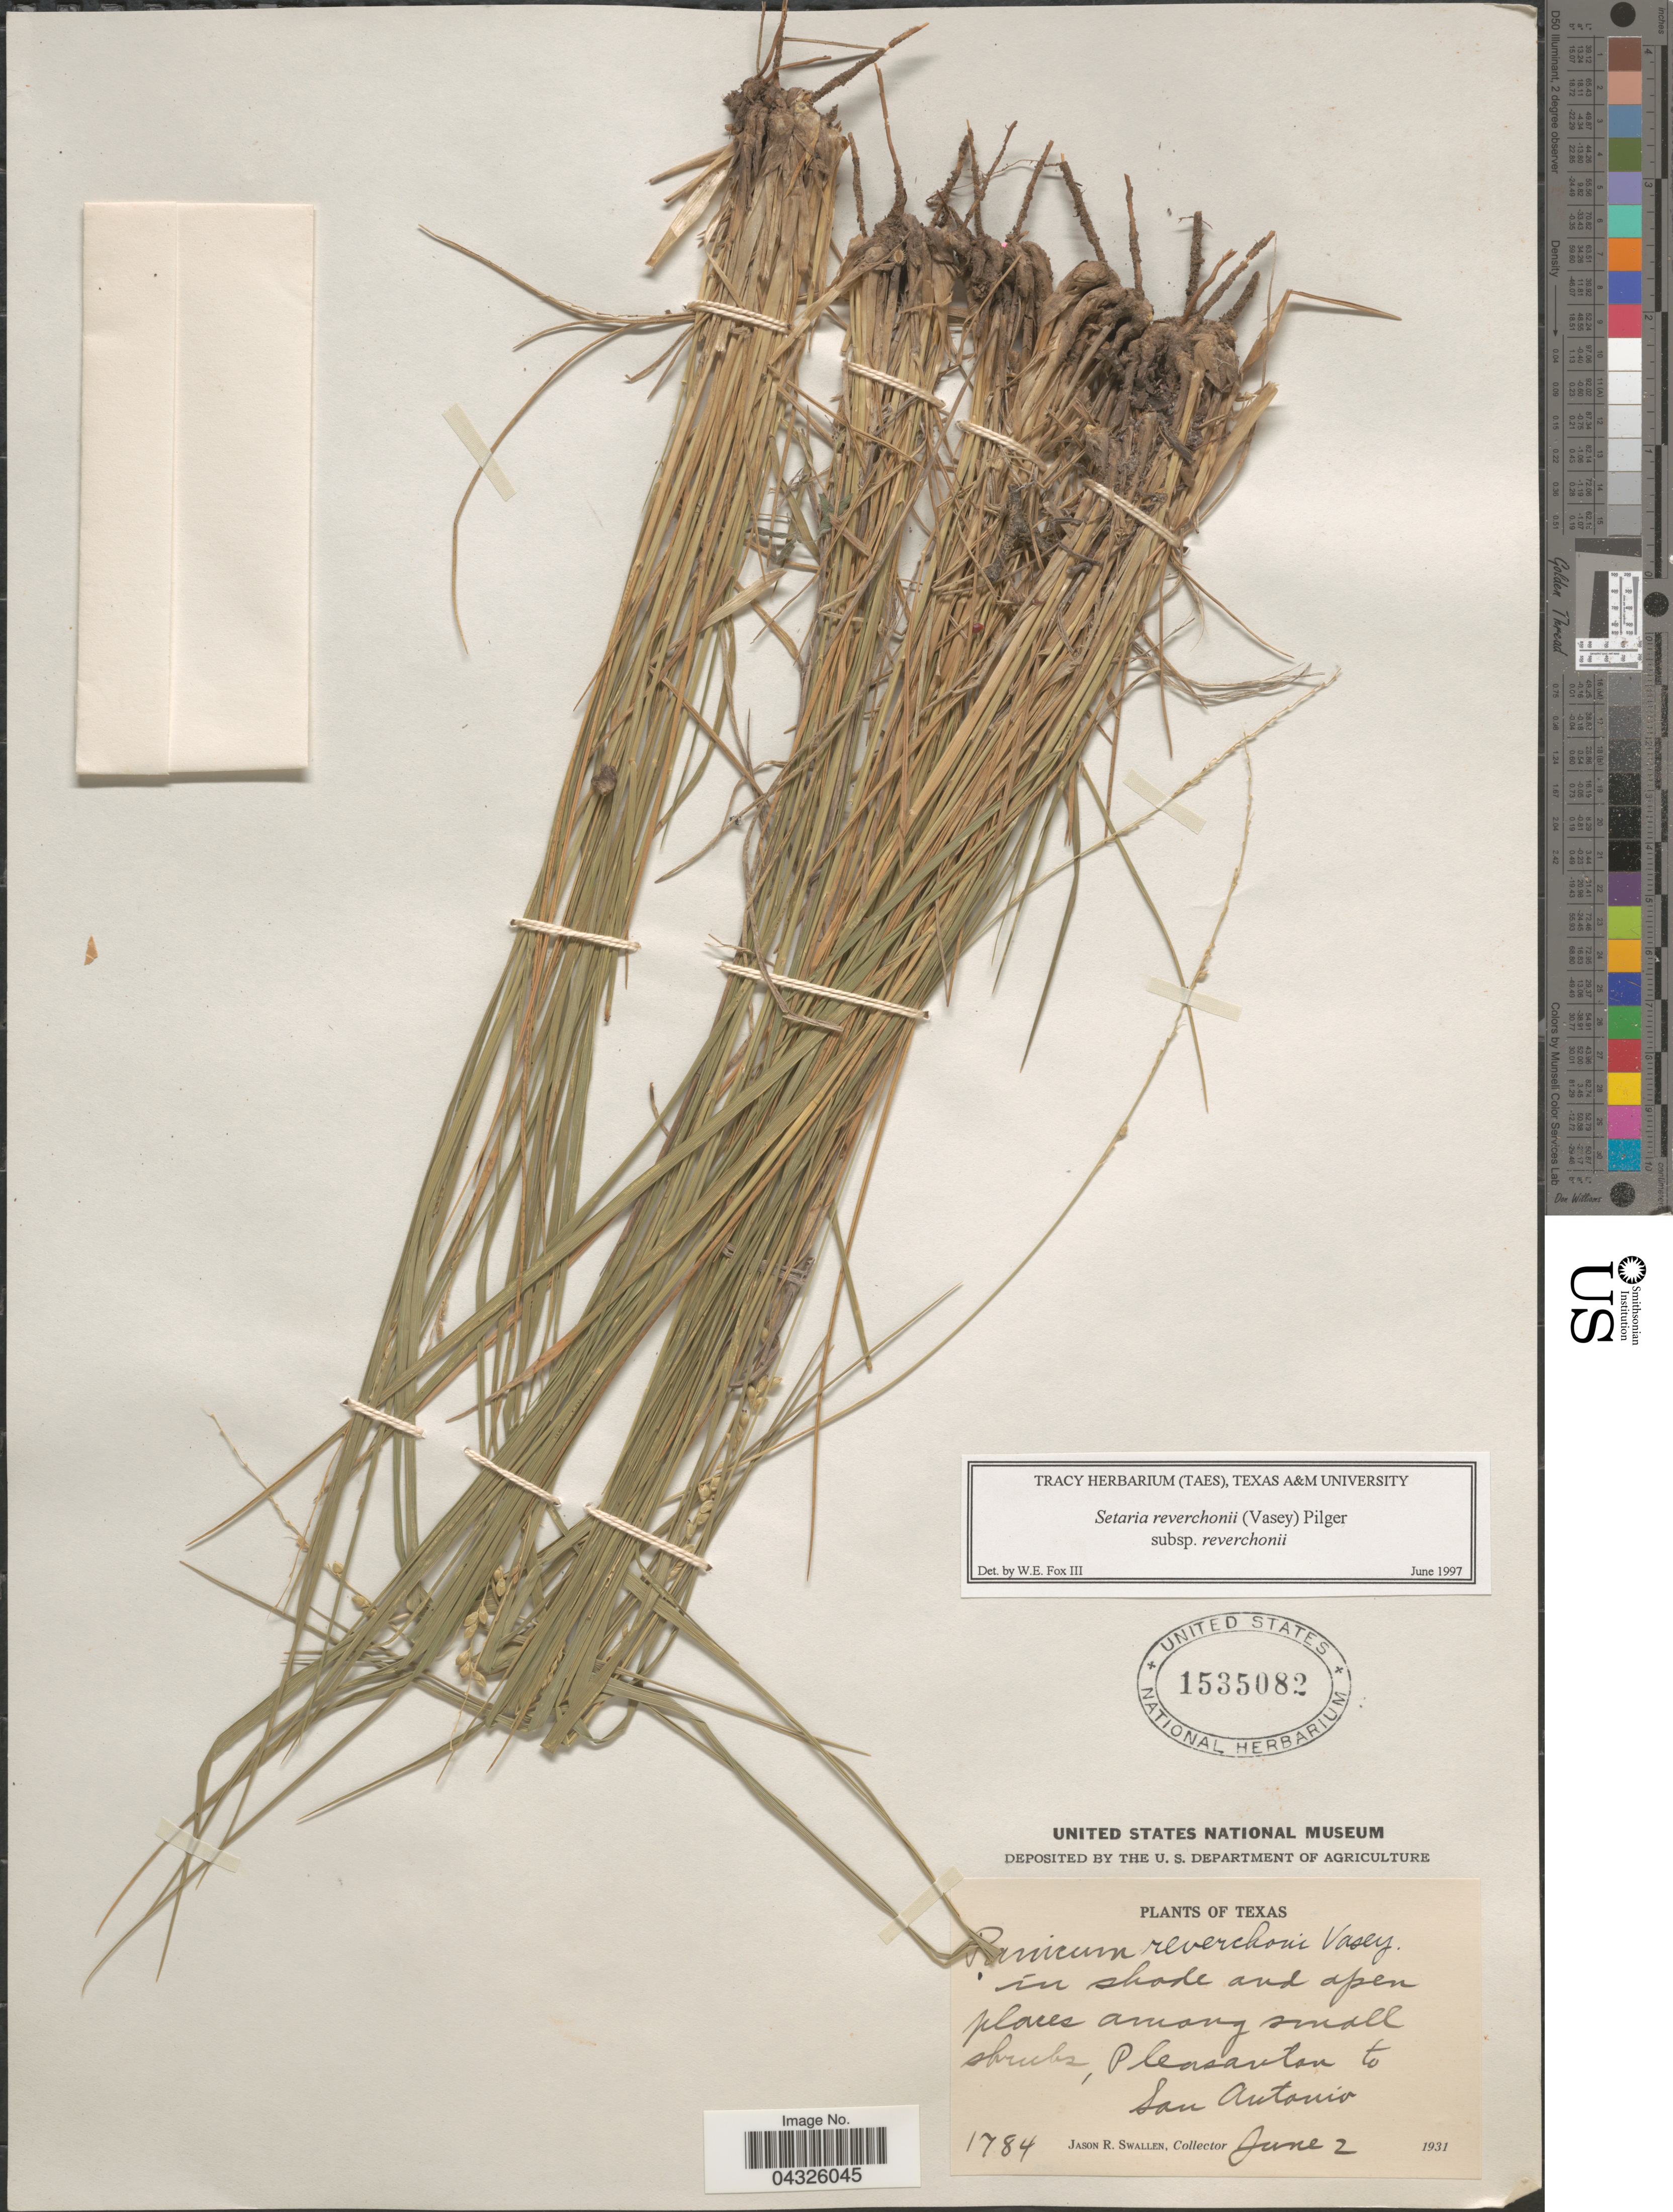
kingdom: Plantae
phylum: Tracheophyta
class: Liliopsida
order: Poales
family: Poaceae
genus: Setaria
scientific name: Setaria reverchonii subsp. reverchonii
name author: (Vasey) Pilg.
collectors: J. R. Swallen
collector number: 1784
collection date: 1931-06-02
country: United States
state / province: Texas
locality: Pleasanton to San Antonio.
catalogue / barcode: US 1535082